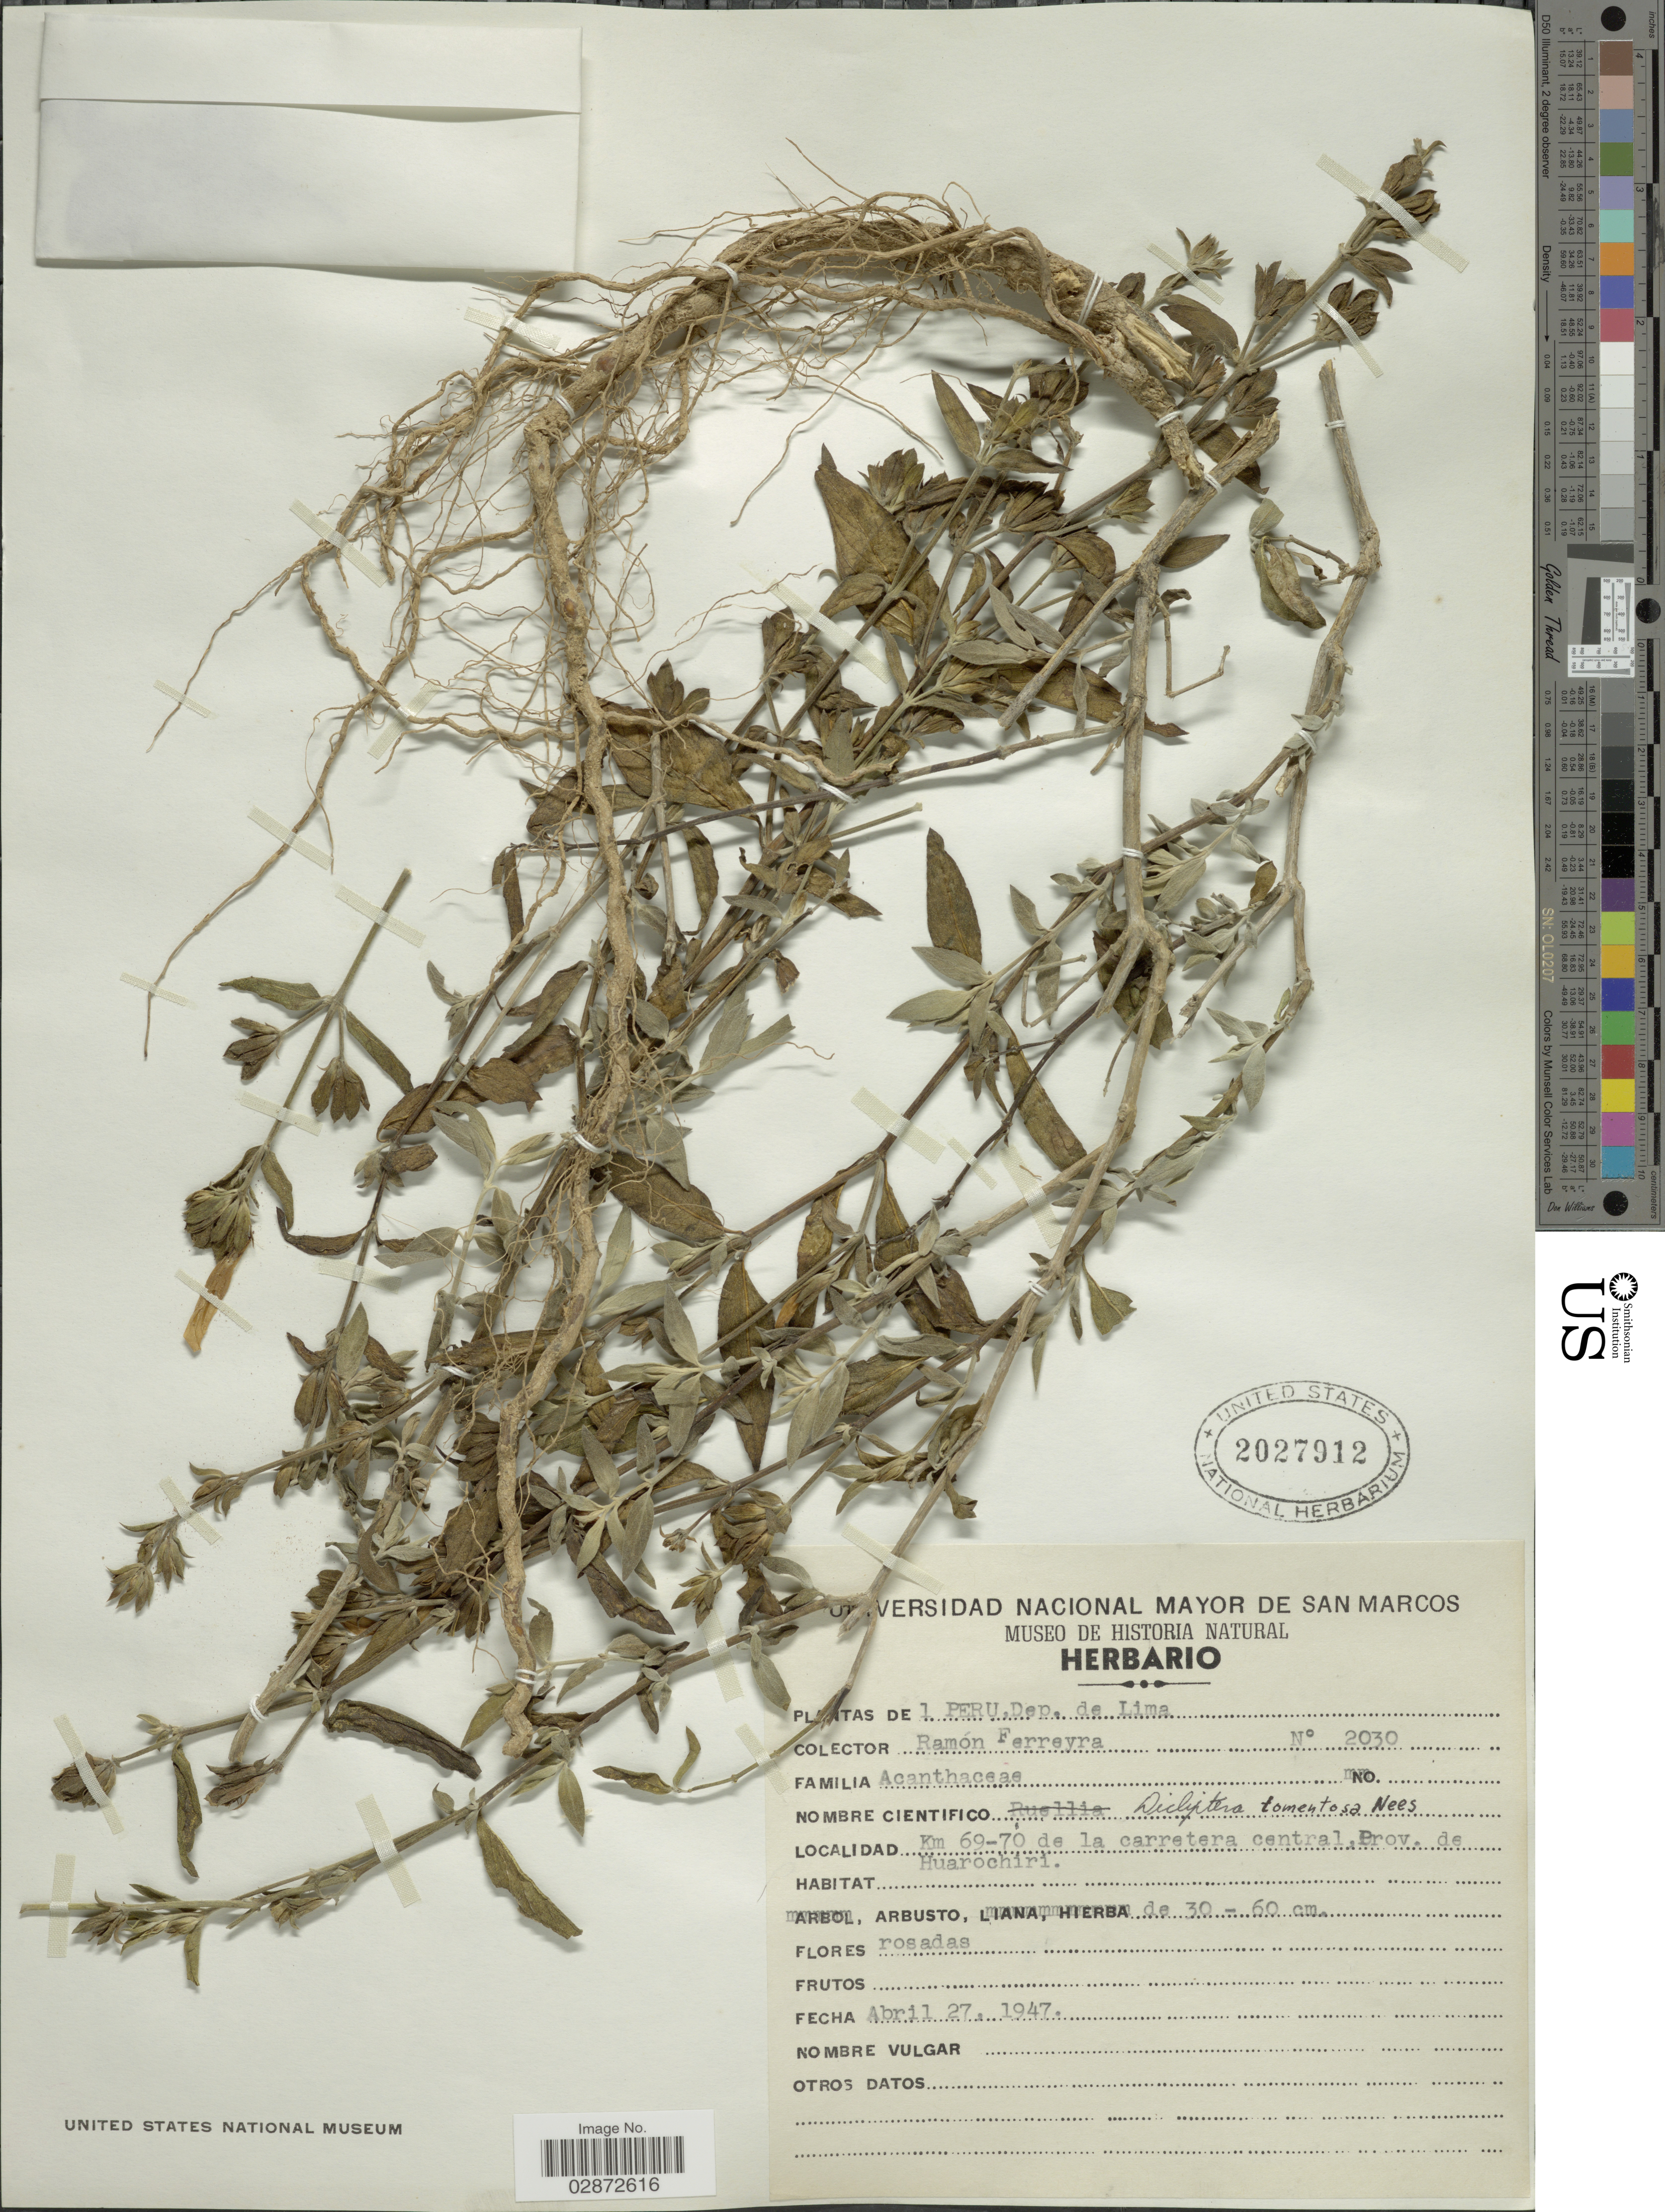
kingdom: Plantae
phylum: Tracheophyta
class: Magnoliopsida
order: Lamiales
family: Acanthaceae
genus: Dicliptera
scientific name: Dicliptera tomentosa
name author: (Vahl) Nees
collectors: R. A. Ferreyra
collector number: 2030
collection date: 1947-04-27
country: Peru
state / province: Lima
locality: Dep. de Lima. Km 69-70 de la carretera central. Prov. de Huarochiri.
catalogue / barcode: US 2027912